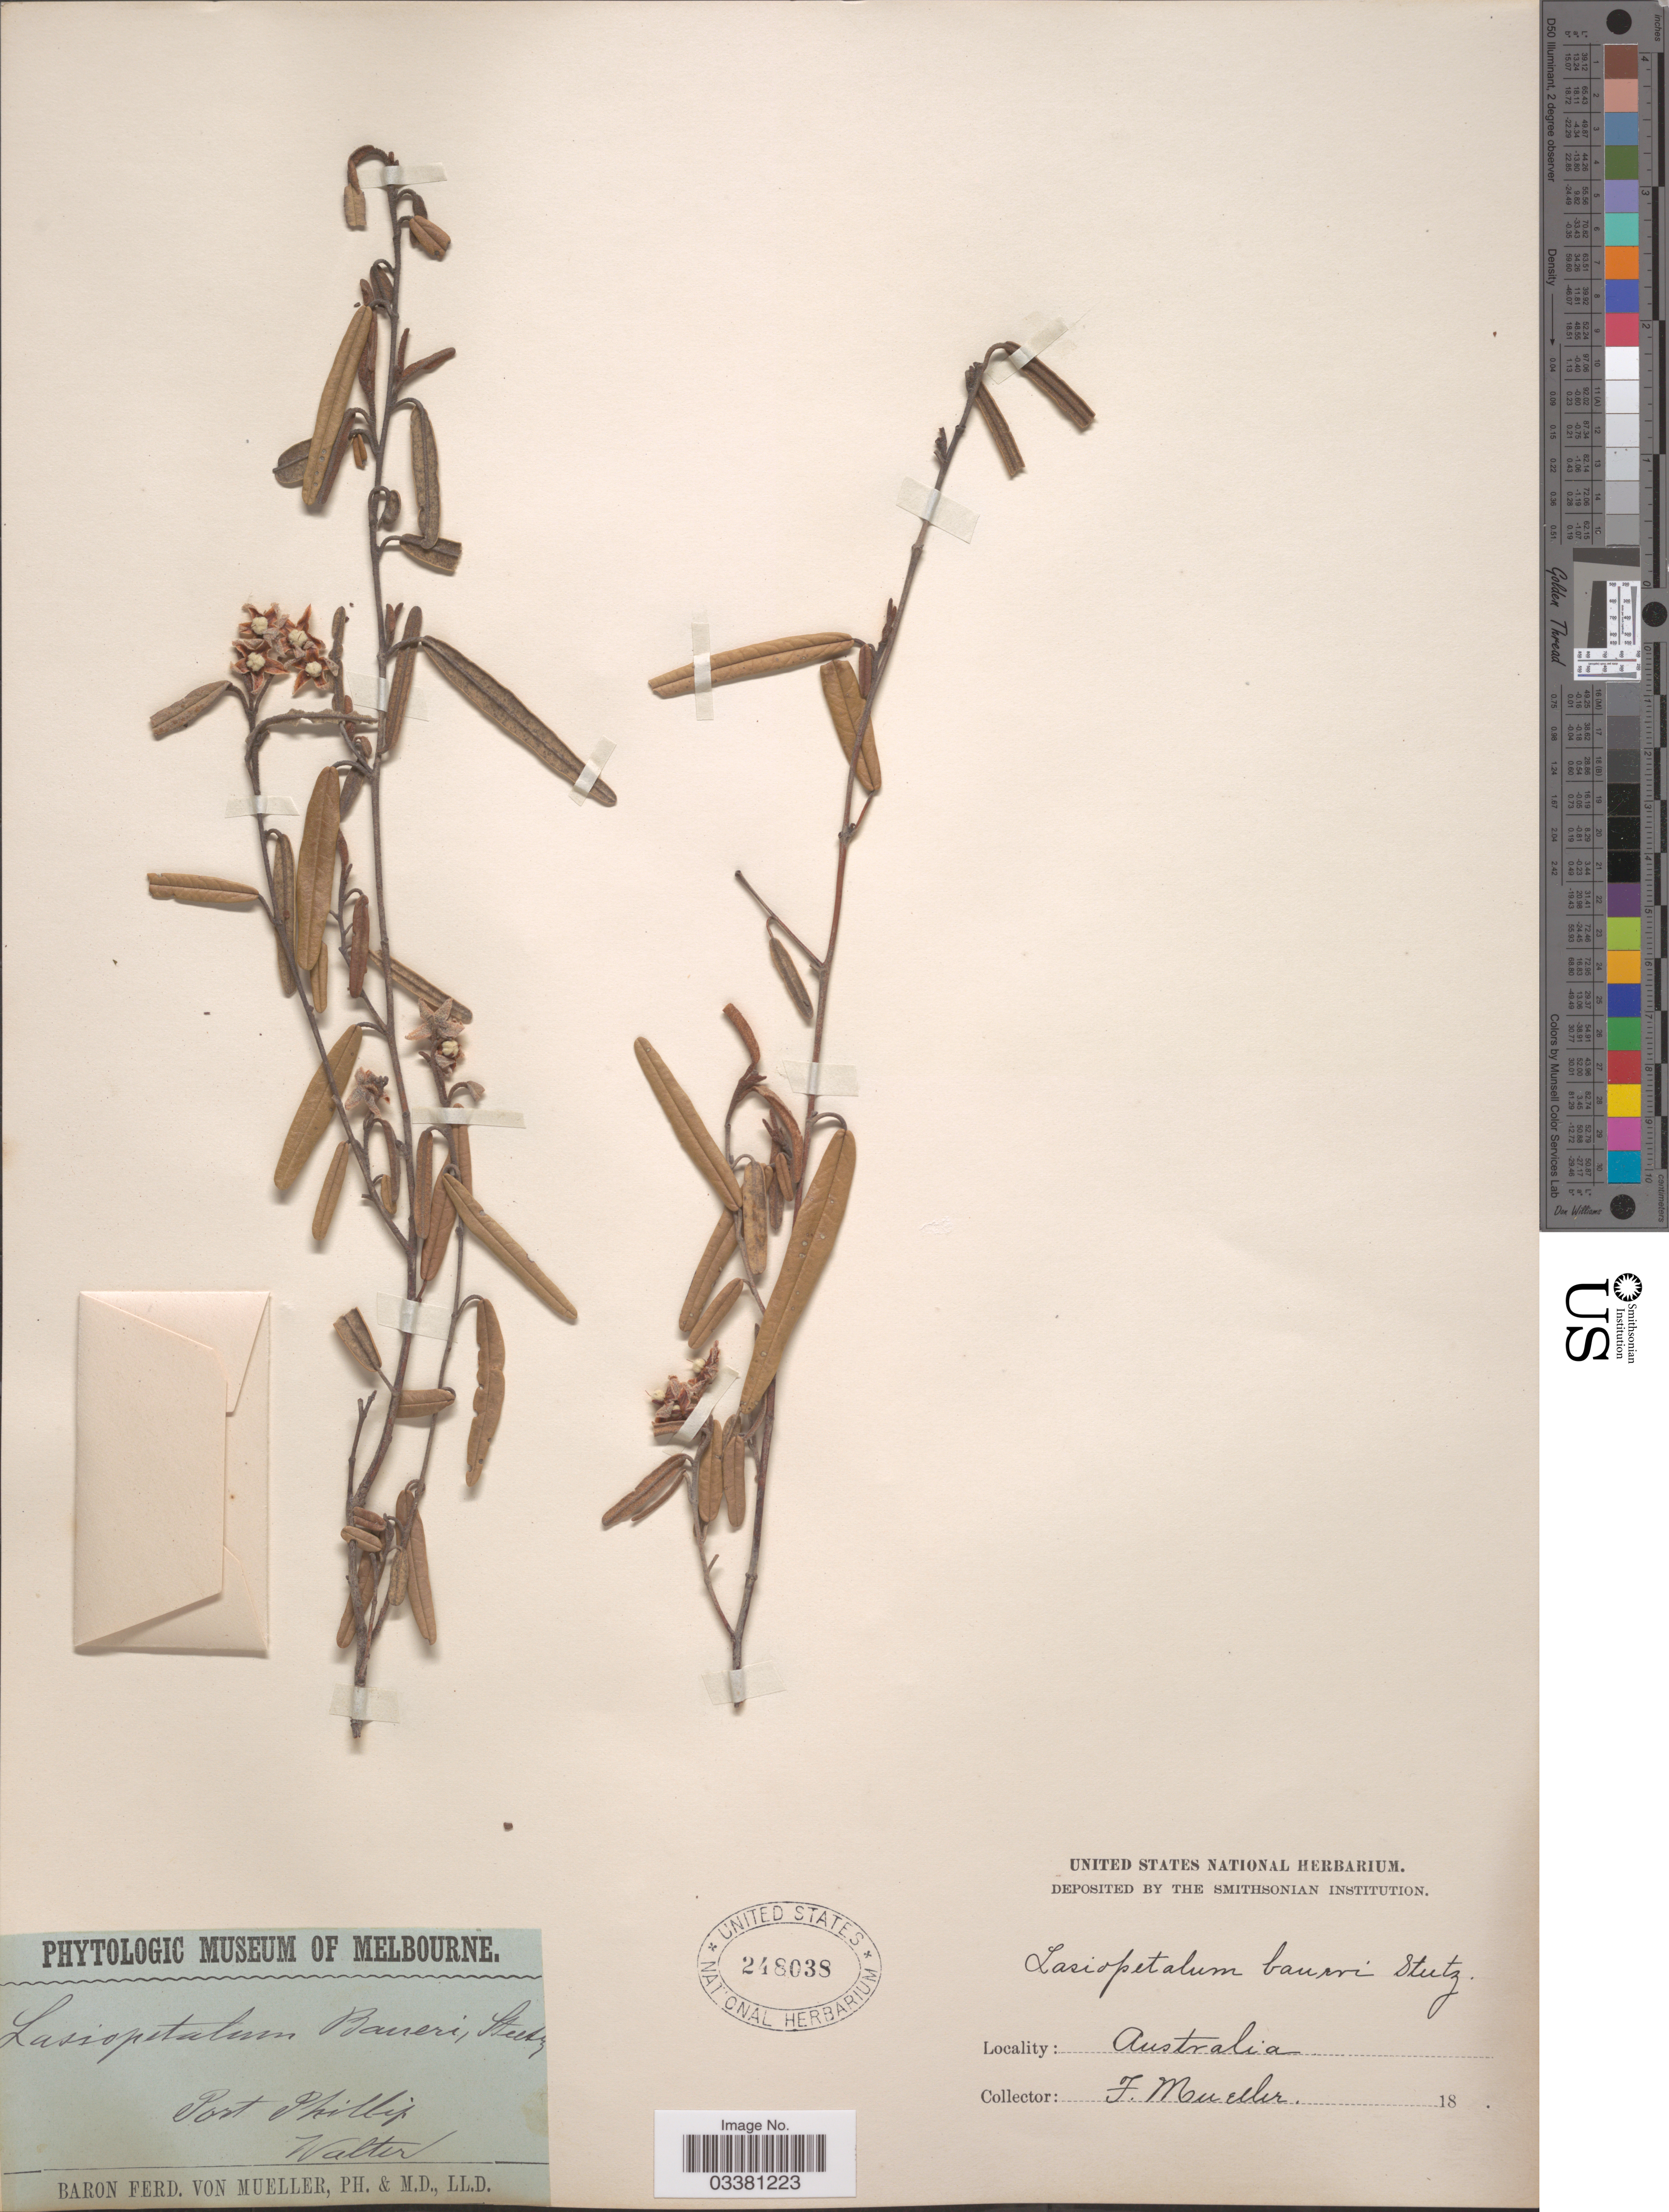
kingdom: Plantae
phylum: Tracheophyta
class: Magnoliopsida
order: Malvales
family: Malvaceae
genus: Lasiopetalum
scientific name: Lasiopetalum baueri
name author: Steetz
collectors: F. Mueller & -- Walter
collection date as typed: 18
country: Australia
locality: Port Phillip.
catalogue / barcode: US 248038